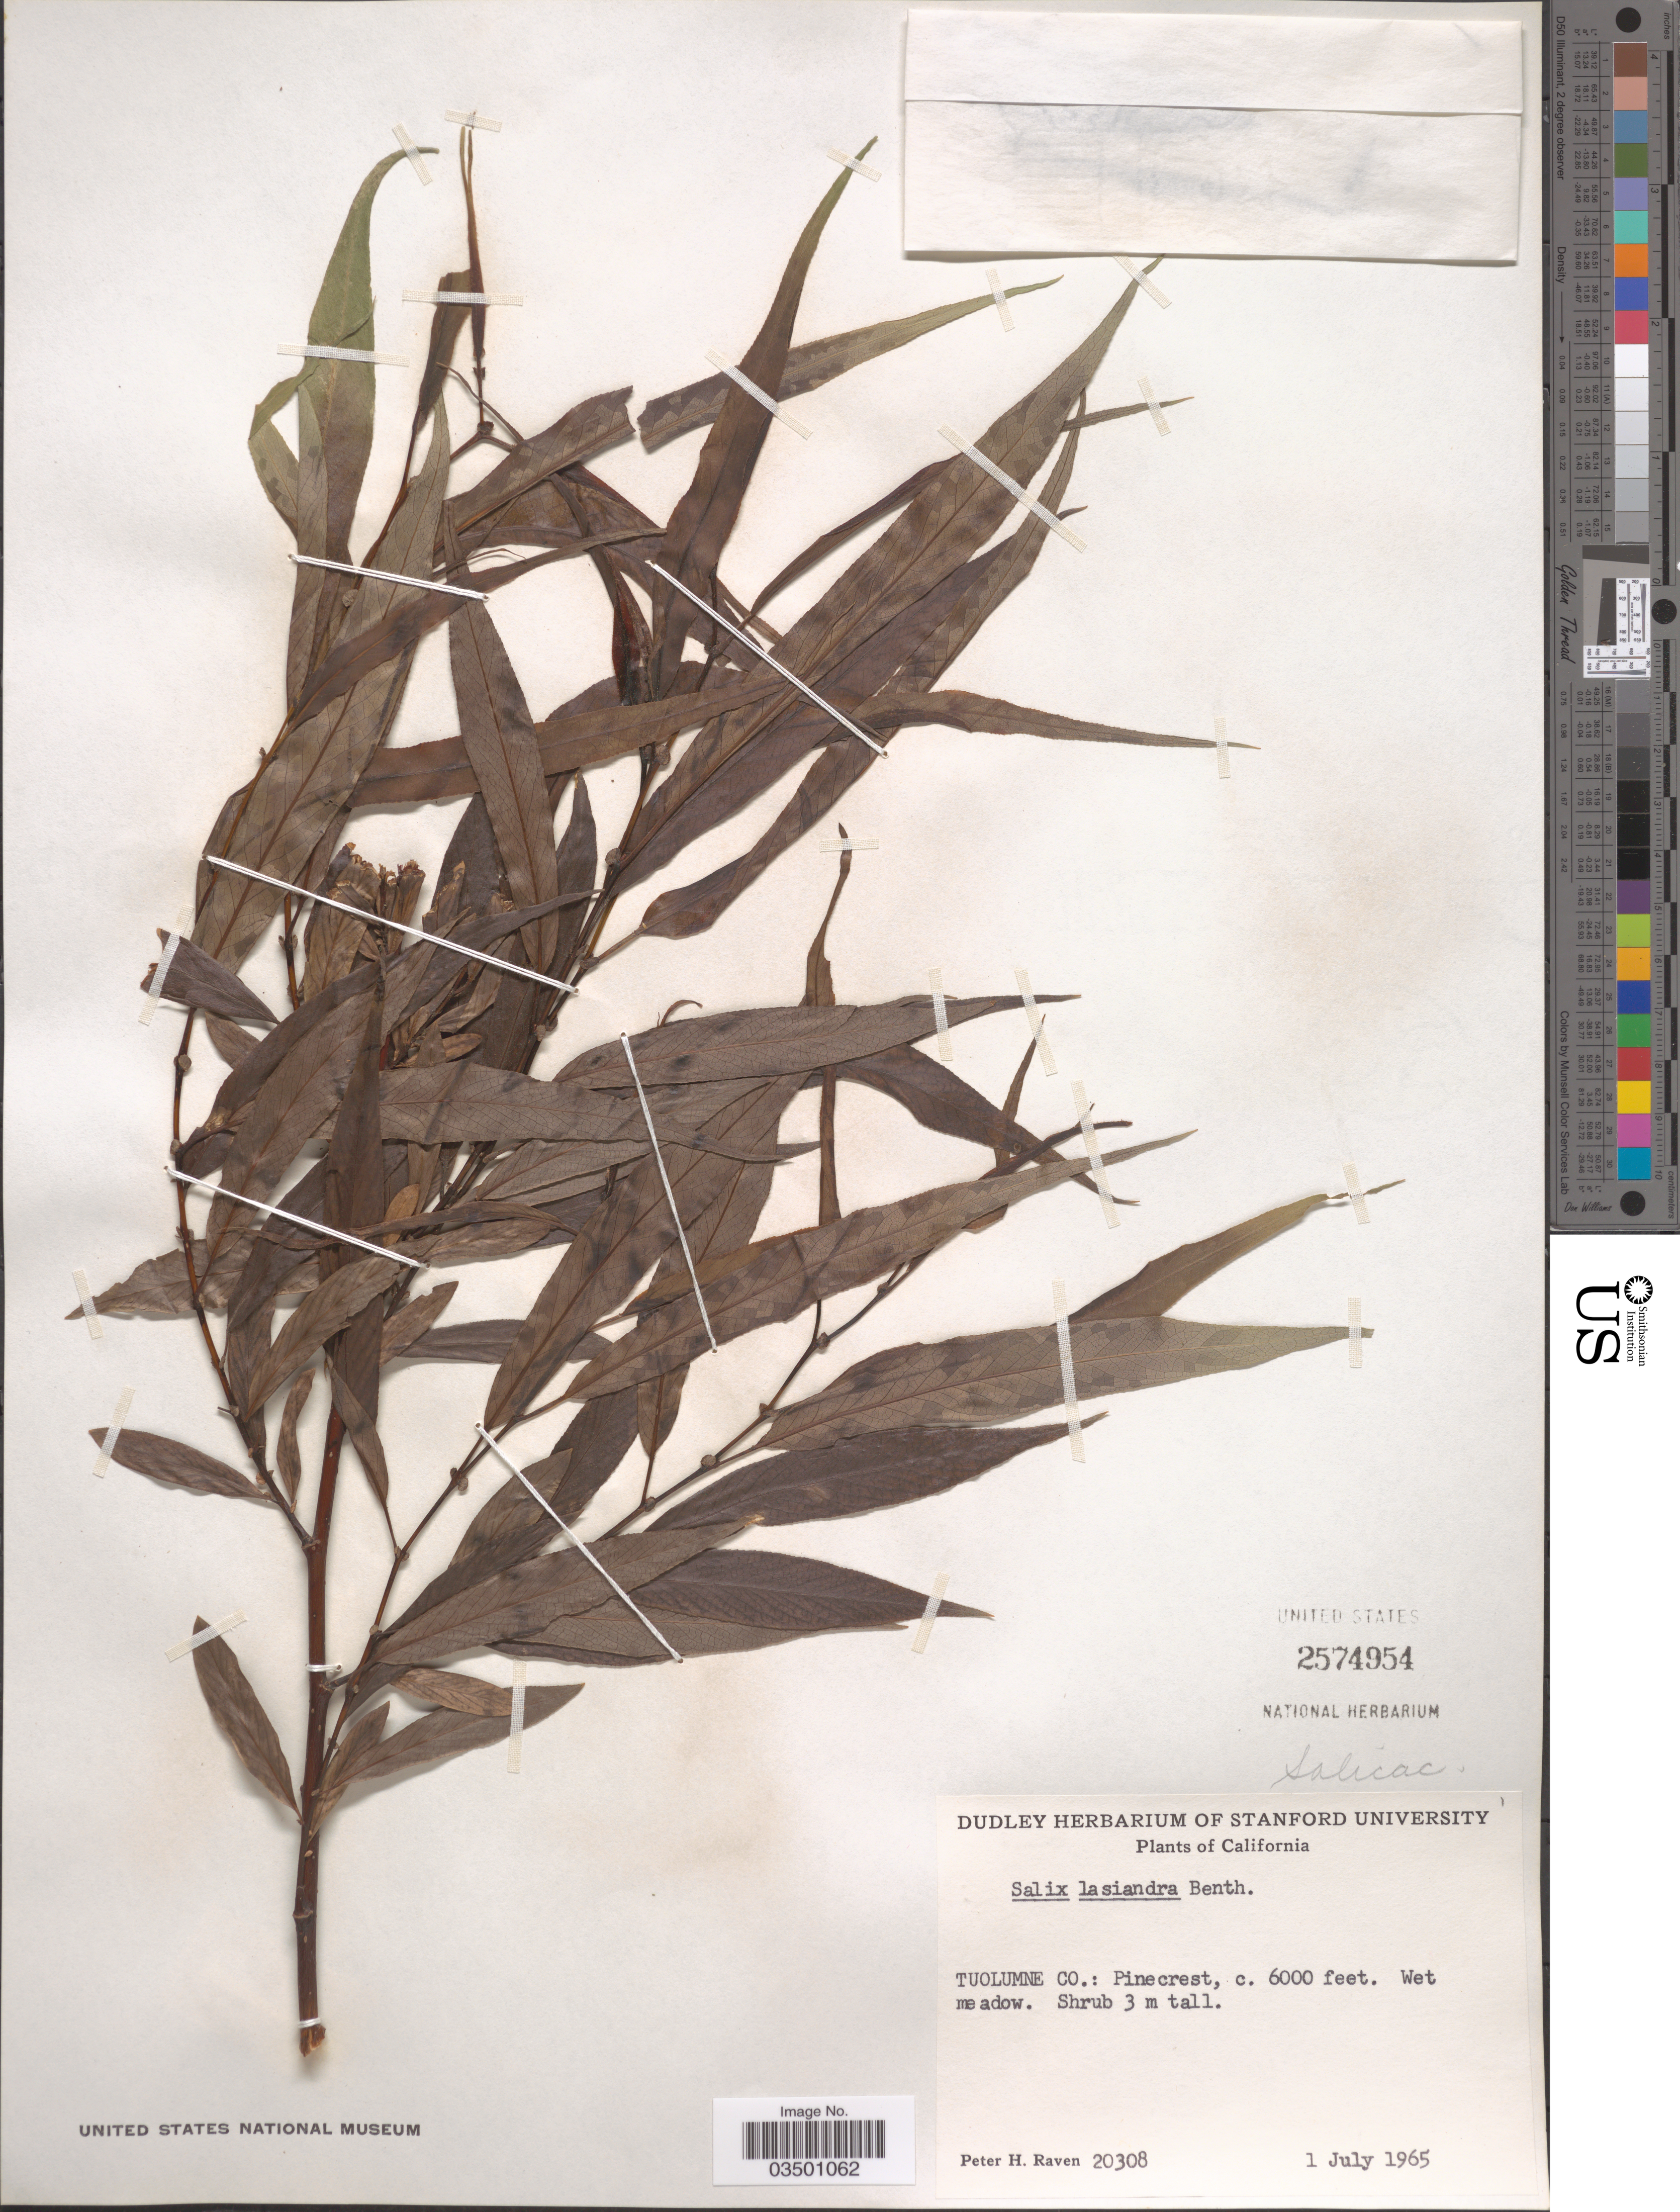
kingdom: Plantae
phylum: Tracheophyta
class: Magnoliopsida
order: Malpighiales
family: Salicaceae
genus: Salix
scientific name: Salix lasiandra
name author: Benth.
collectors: P. Raven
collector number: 20308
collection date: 1965-07-01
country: United States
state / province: California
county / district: Tuolumne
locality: Tuolumne Co.: Pinecrest.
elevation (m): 1829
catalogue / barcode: US 2574954